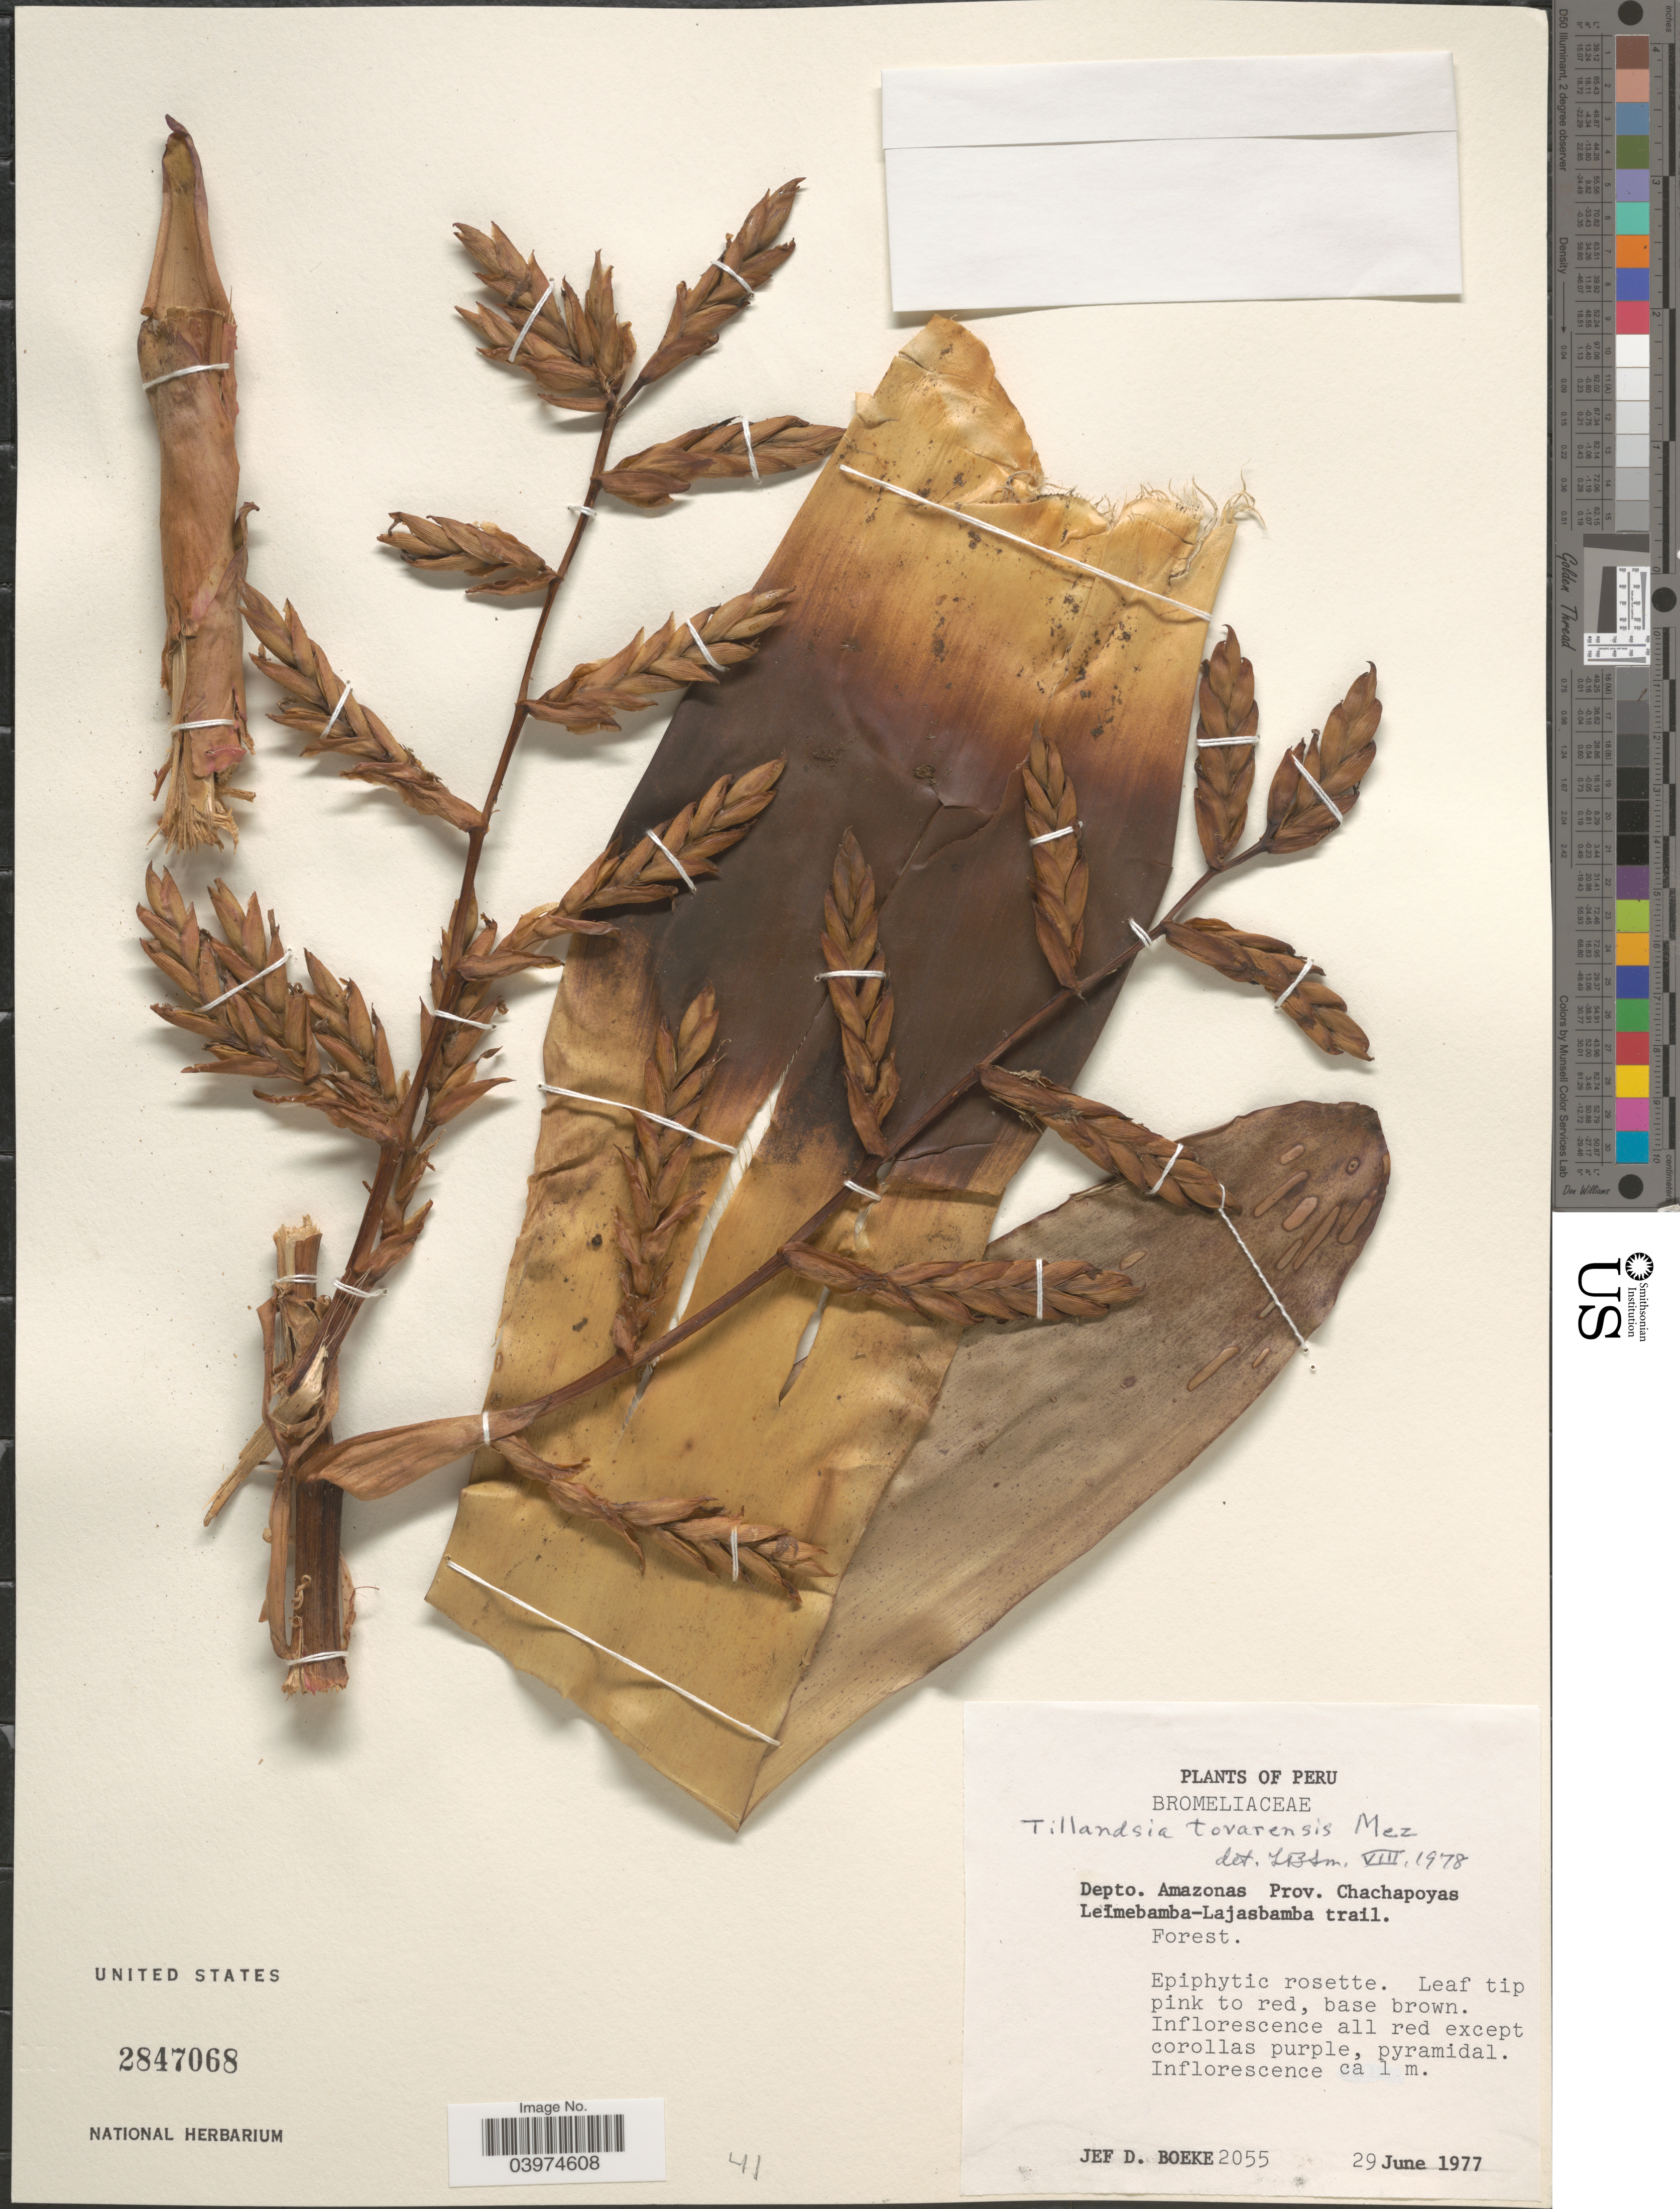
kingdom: Plantae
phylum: Tracheophyta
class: Liliopsida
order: Poales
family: Bromeliaceae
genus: Tillandsia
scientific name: Tillandsia tovarensis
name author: Mez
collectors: J. Boeke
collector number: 2055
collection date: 1977-06-29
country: Peru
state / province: Amazonas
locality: Depto. Amazonas Prov. Chachapoyas. Leimebamba-Lajasbamba trail.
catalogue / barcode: US 2847068